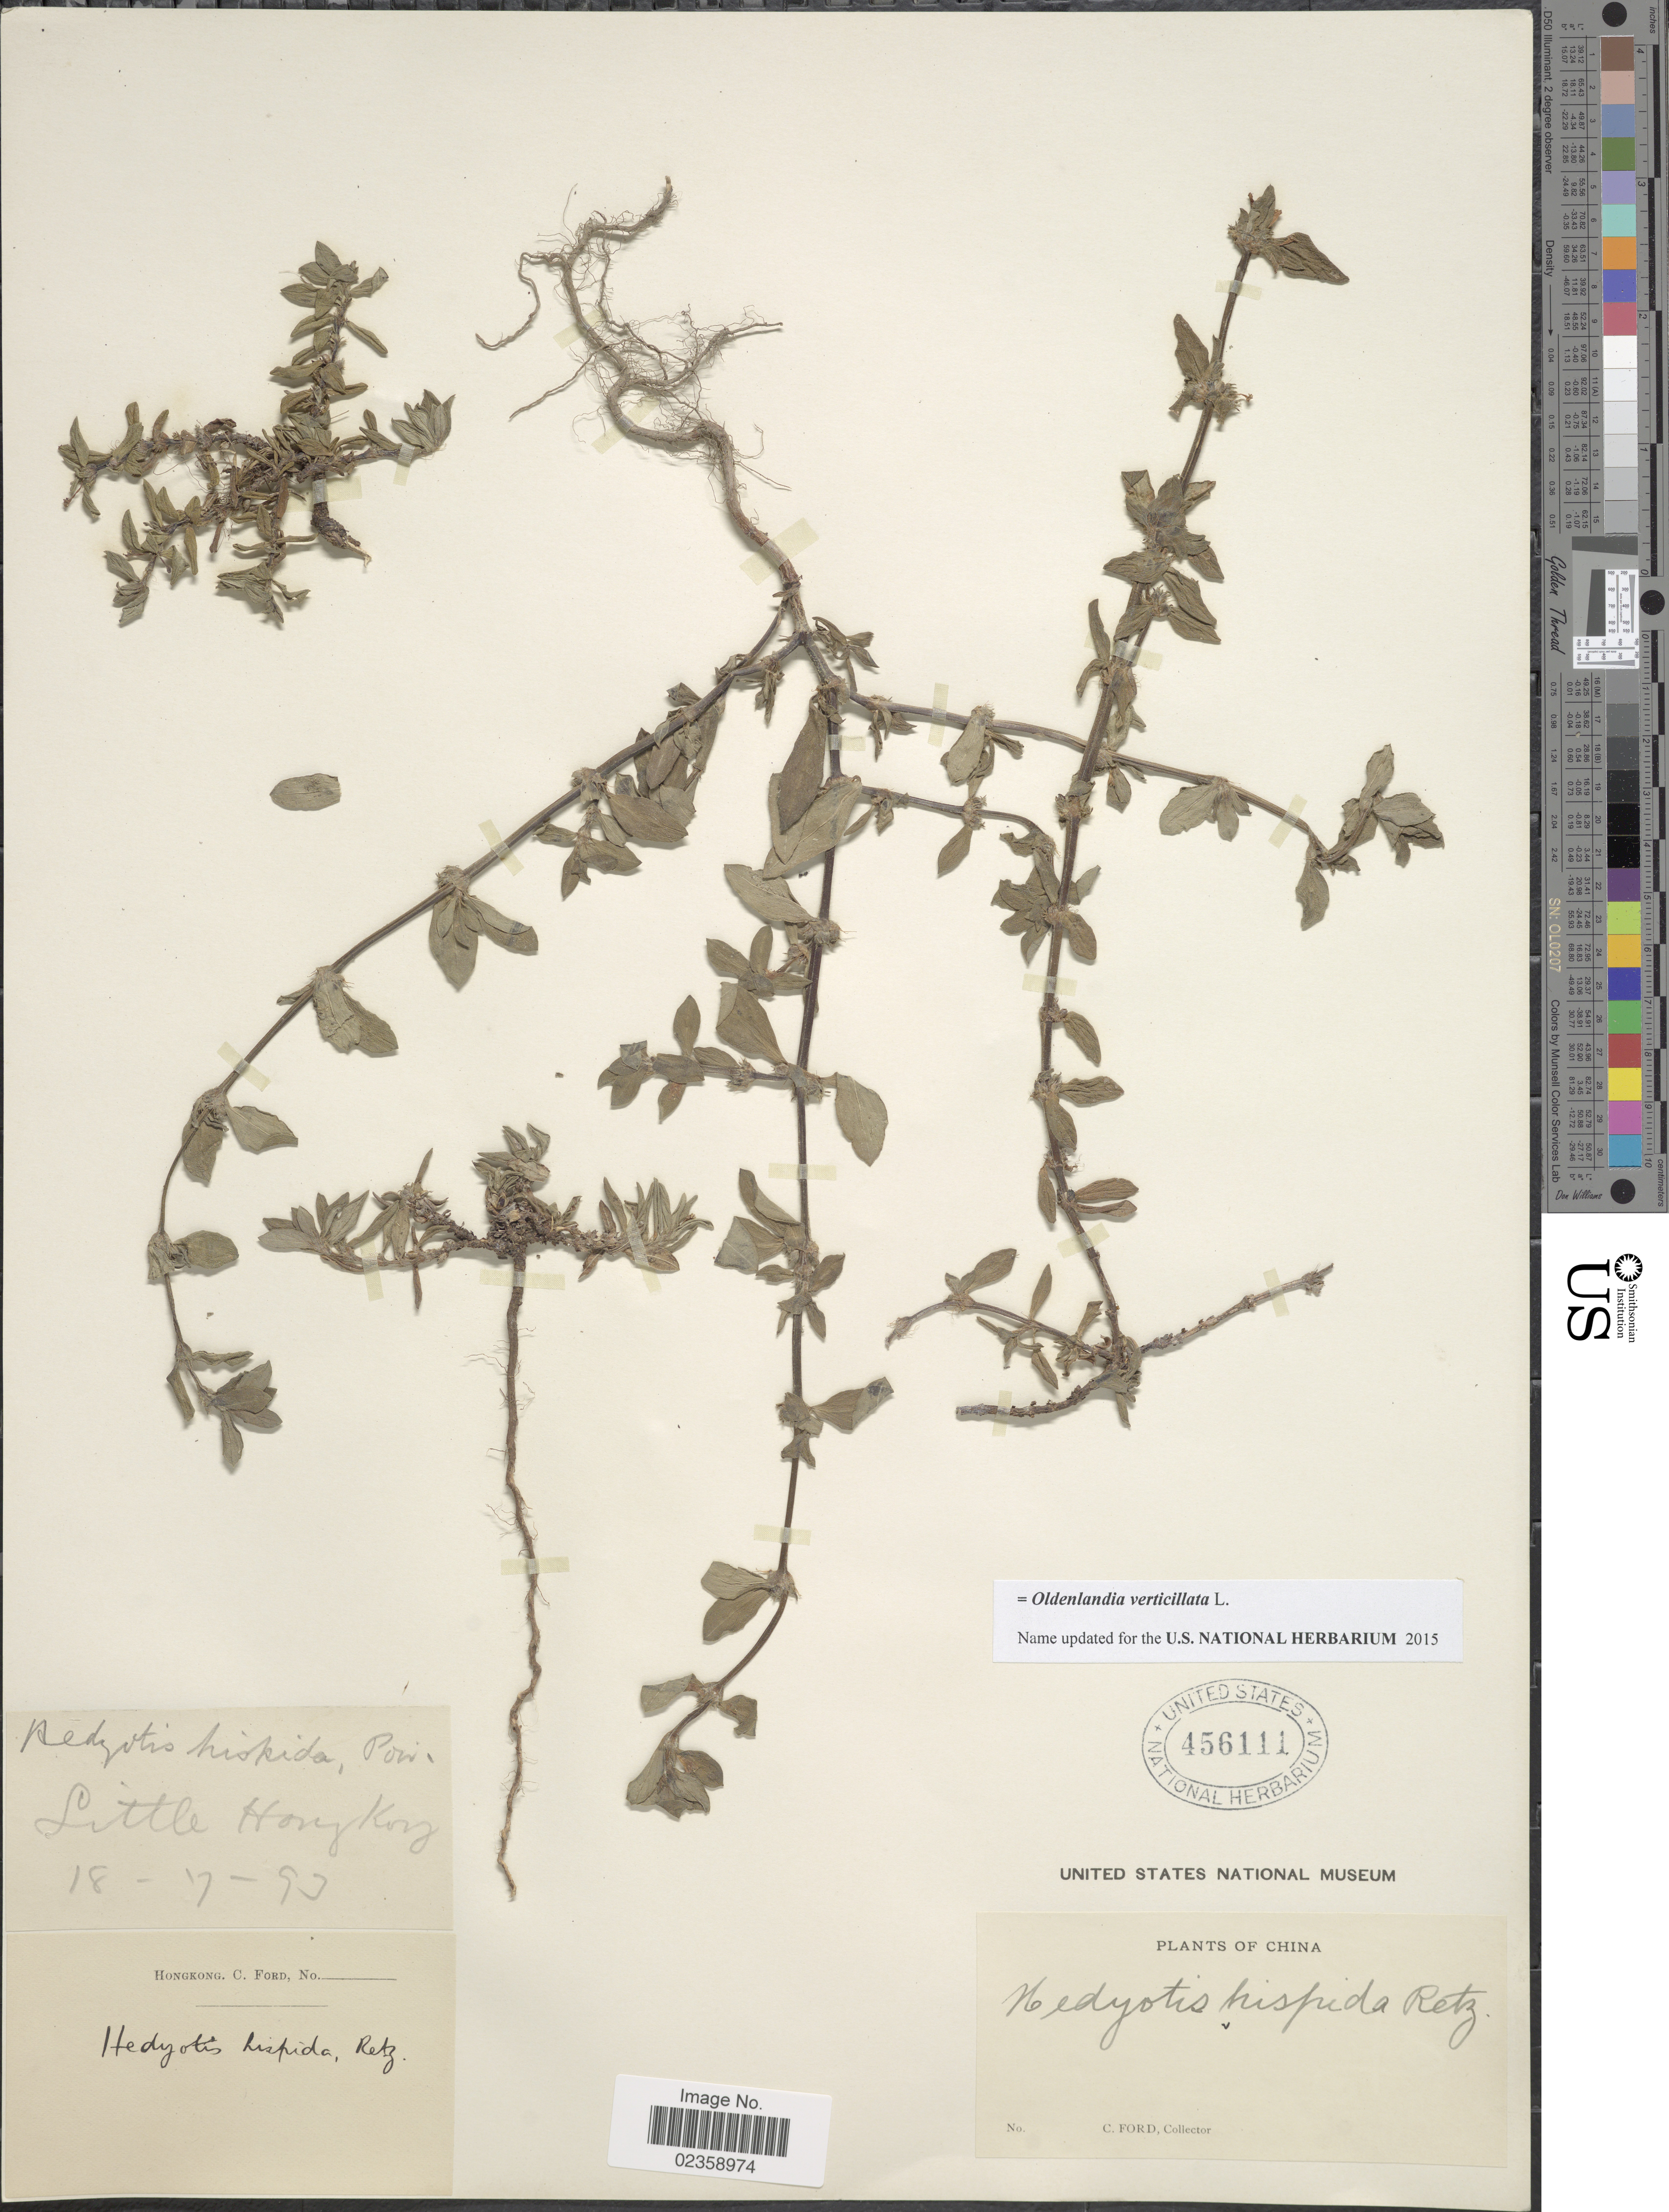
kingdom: Plantae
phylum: Tracheophyta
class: Magnoliopsida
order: Gentianales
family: Rubiaceae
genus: Oldenlandia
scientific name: Oldenlandia verticillata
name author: L.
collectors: C. Ford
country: China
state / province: Hong Kong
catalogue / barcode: US 456111